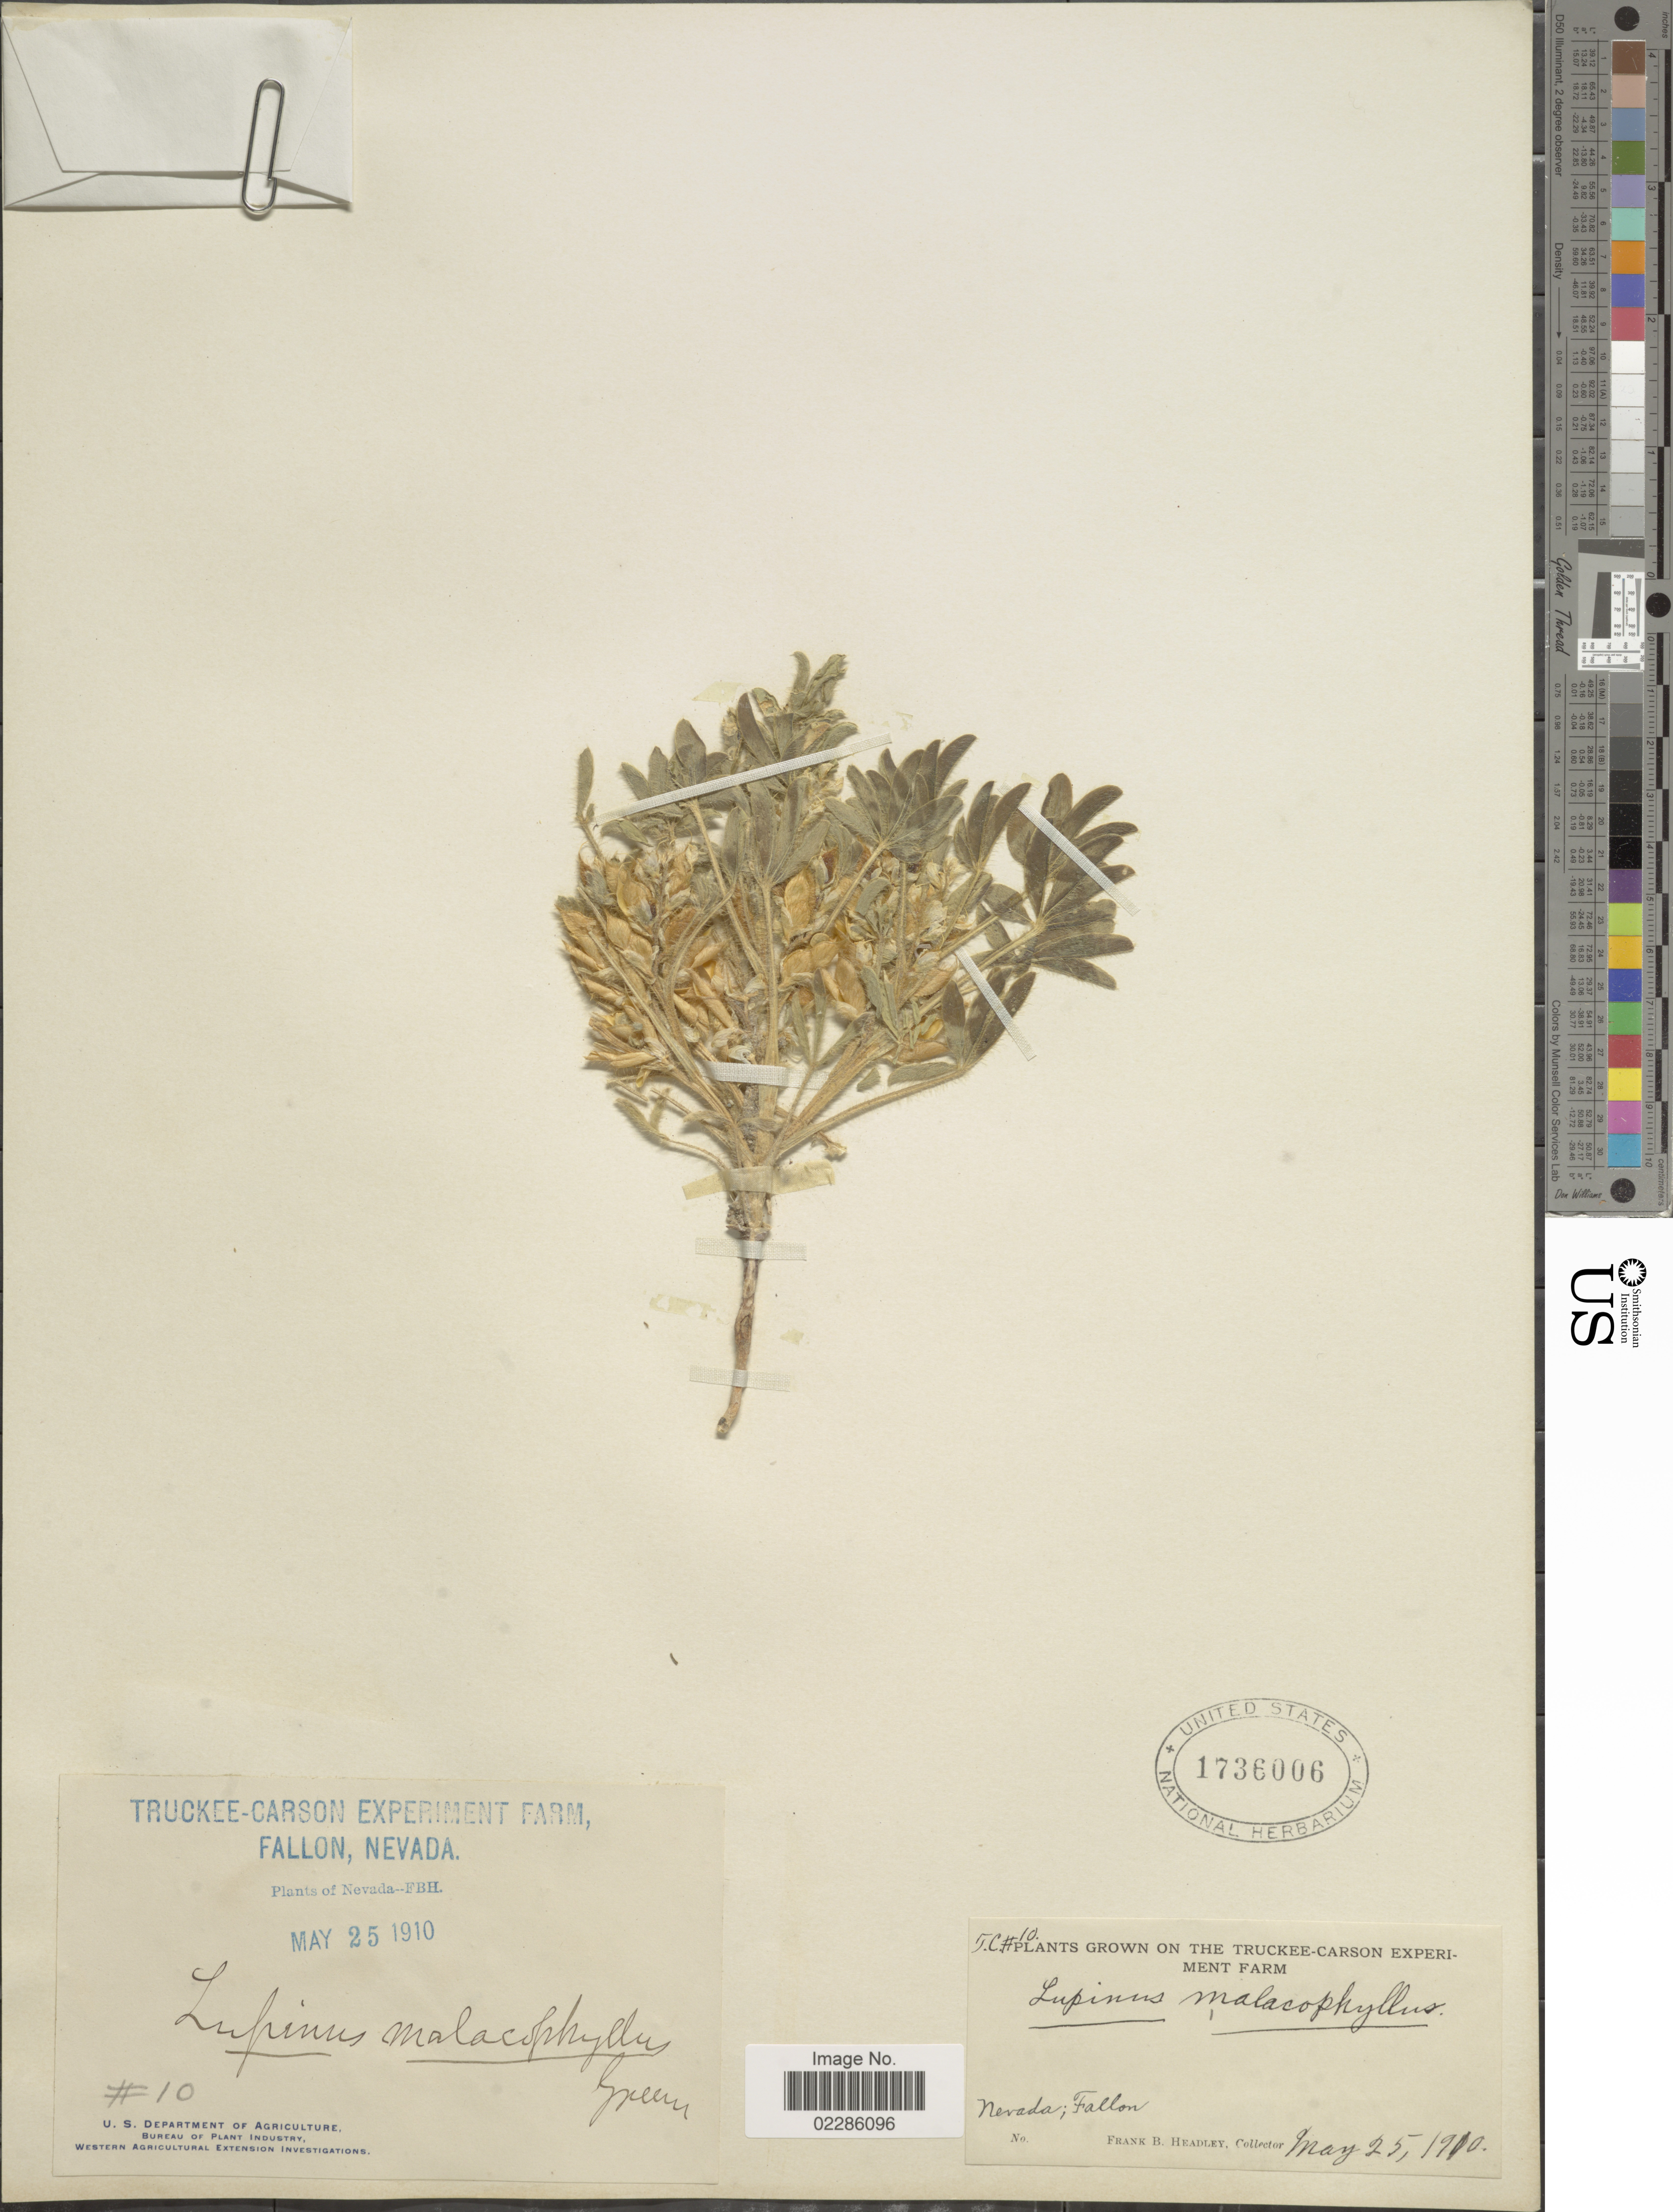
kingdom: Plantae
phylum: Tracheophyta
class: Magnoliopsida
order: Fabales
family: Fabaceae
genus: Lupinus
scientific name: Lupinus malacophyllus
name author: Greene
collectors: F. B. Headley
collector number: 10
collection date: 1910-05-25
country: United States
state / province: Nevada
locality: Truckee-Carson Experiment Farm, Fallon, Fallon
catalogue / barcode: US 1736006